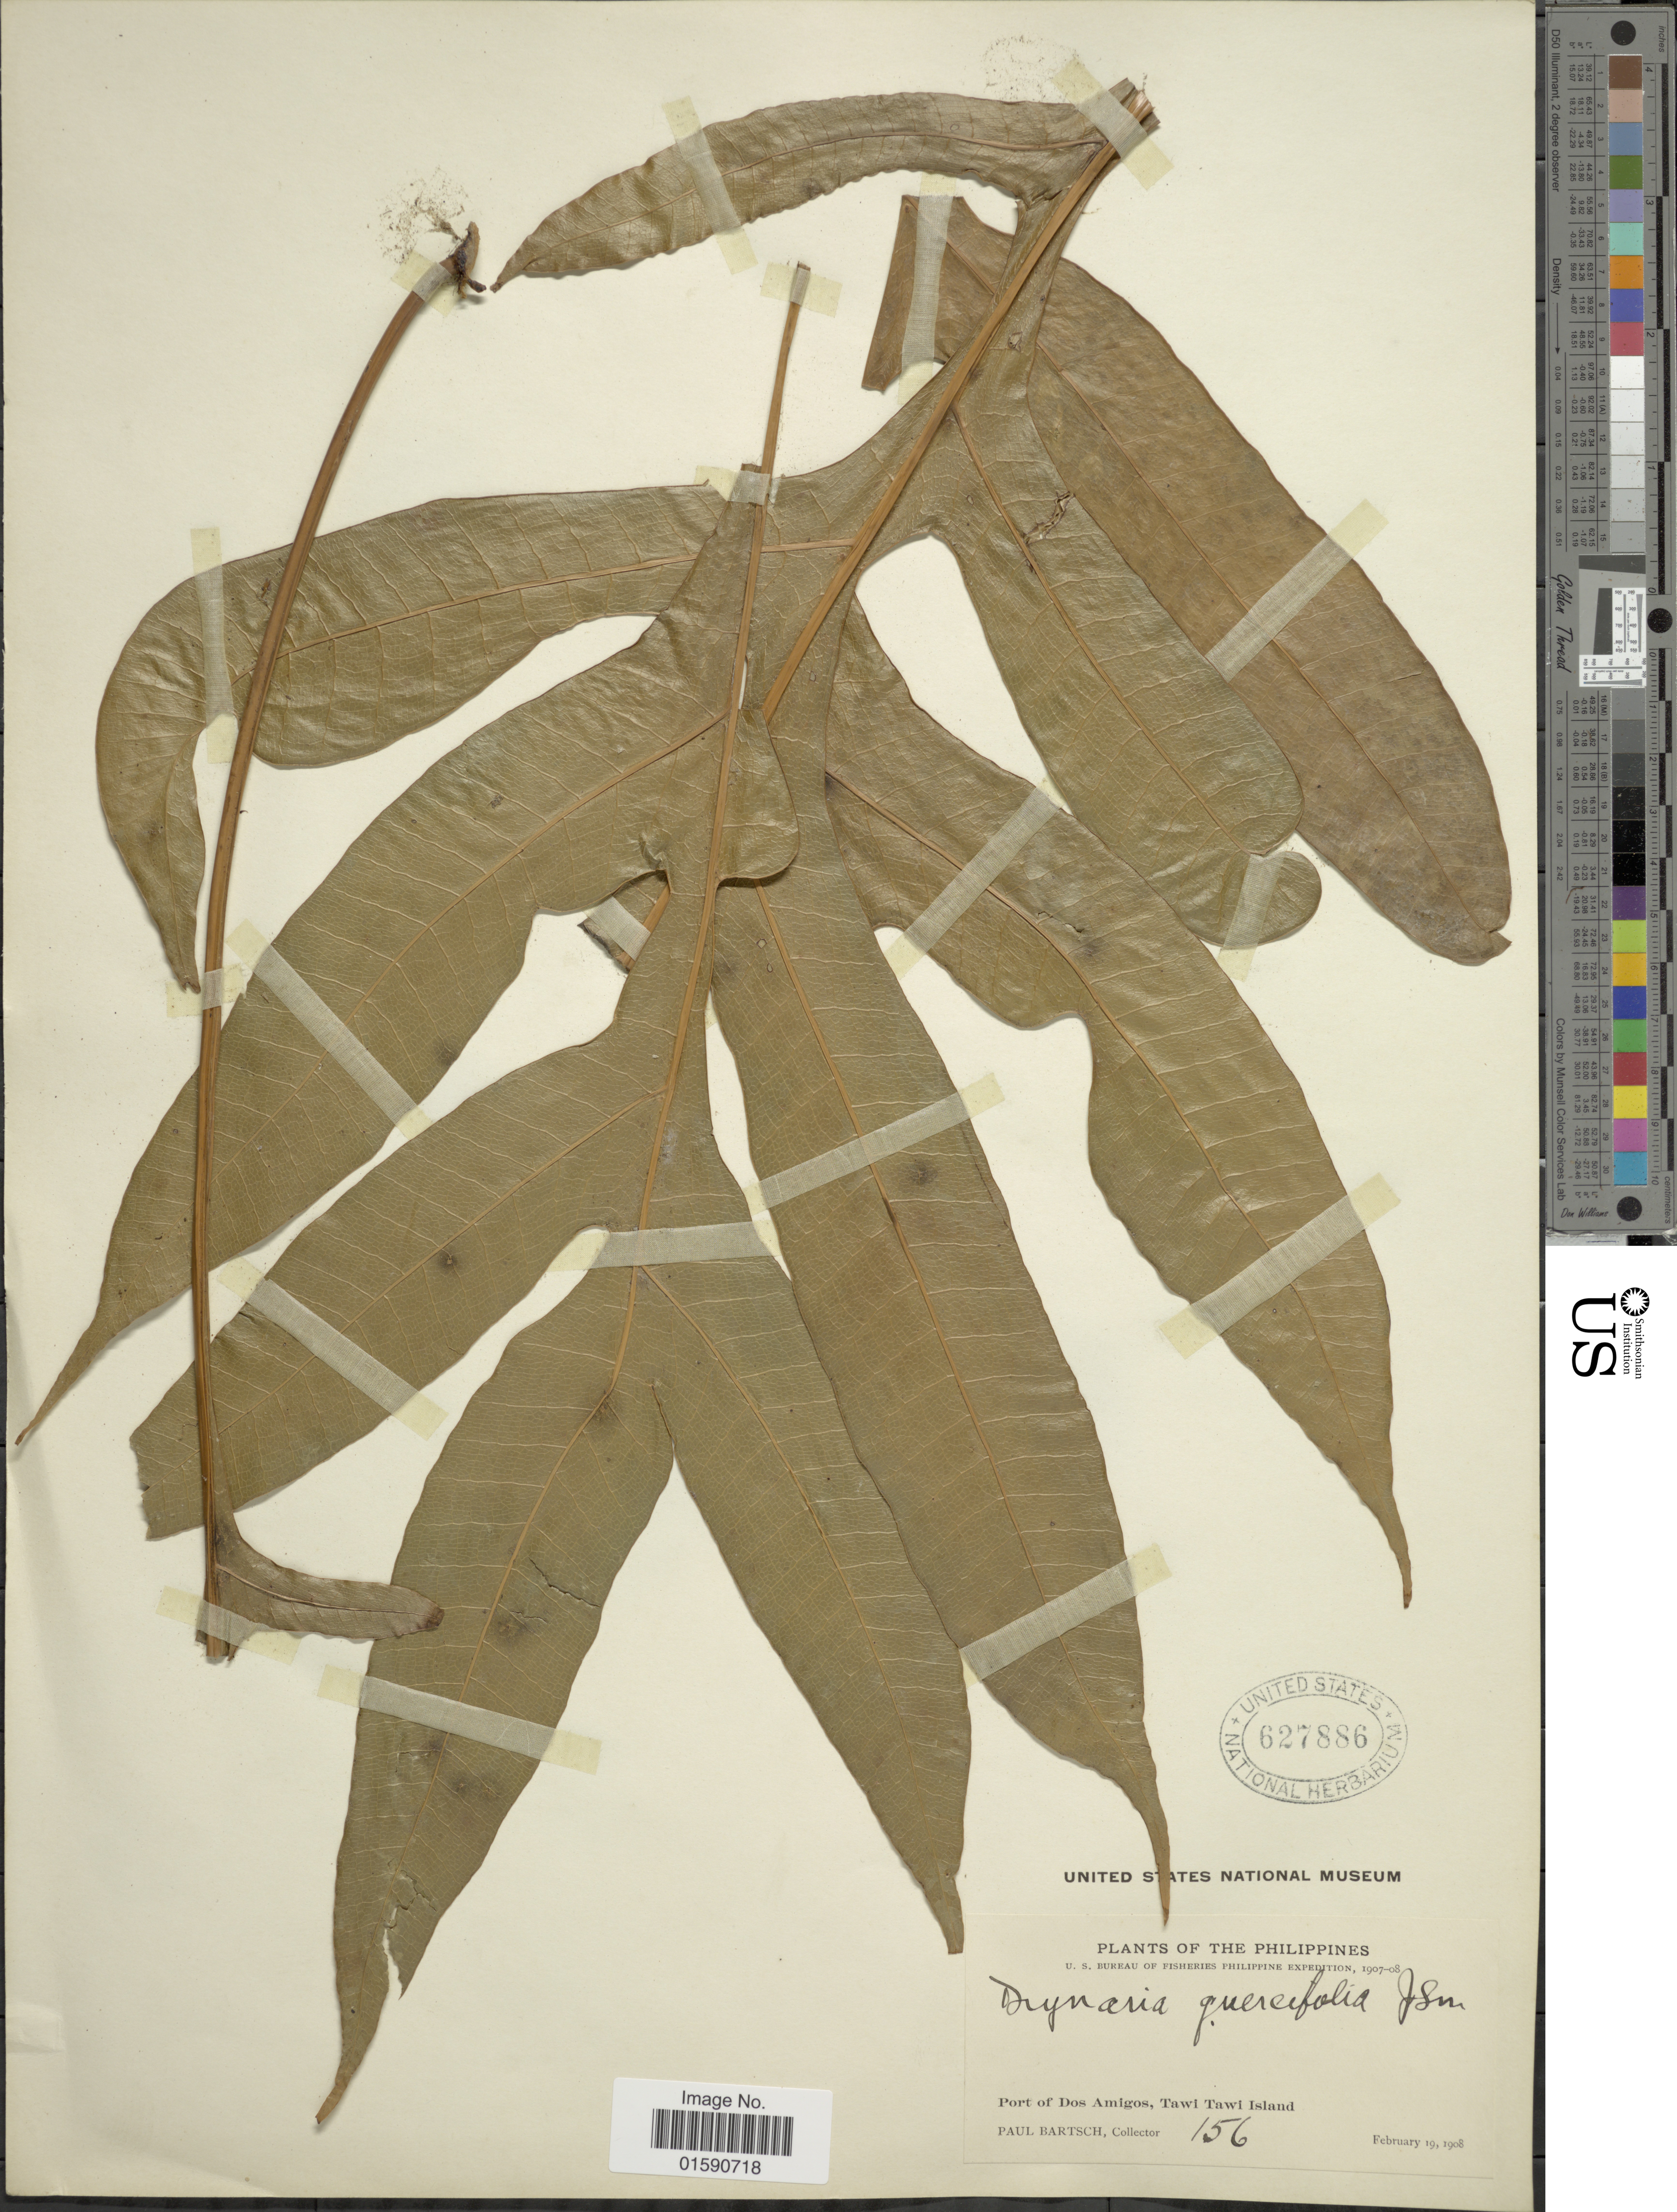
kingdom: Plantae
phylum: Tracheophyta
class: Polypodiopsida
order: Polypodiales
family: Polypodiaceae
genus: Drynaria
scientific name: Drynaria quercifolia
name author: (L.) J. Sm.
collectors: P. Bartsch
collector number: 156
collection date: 1908-02-19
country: Philippines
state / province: Muslim Mindanao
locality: Port of Dos Amigos, Tawi Tawi Island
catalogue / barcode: US 627886